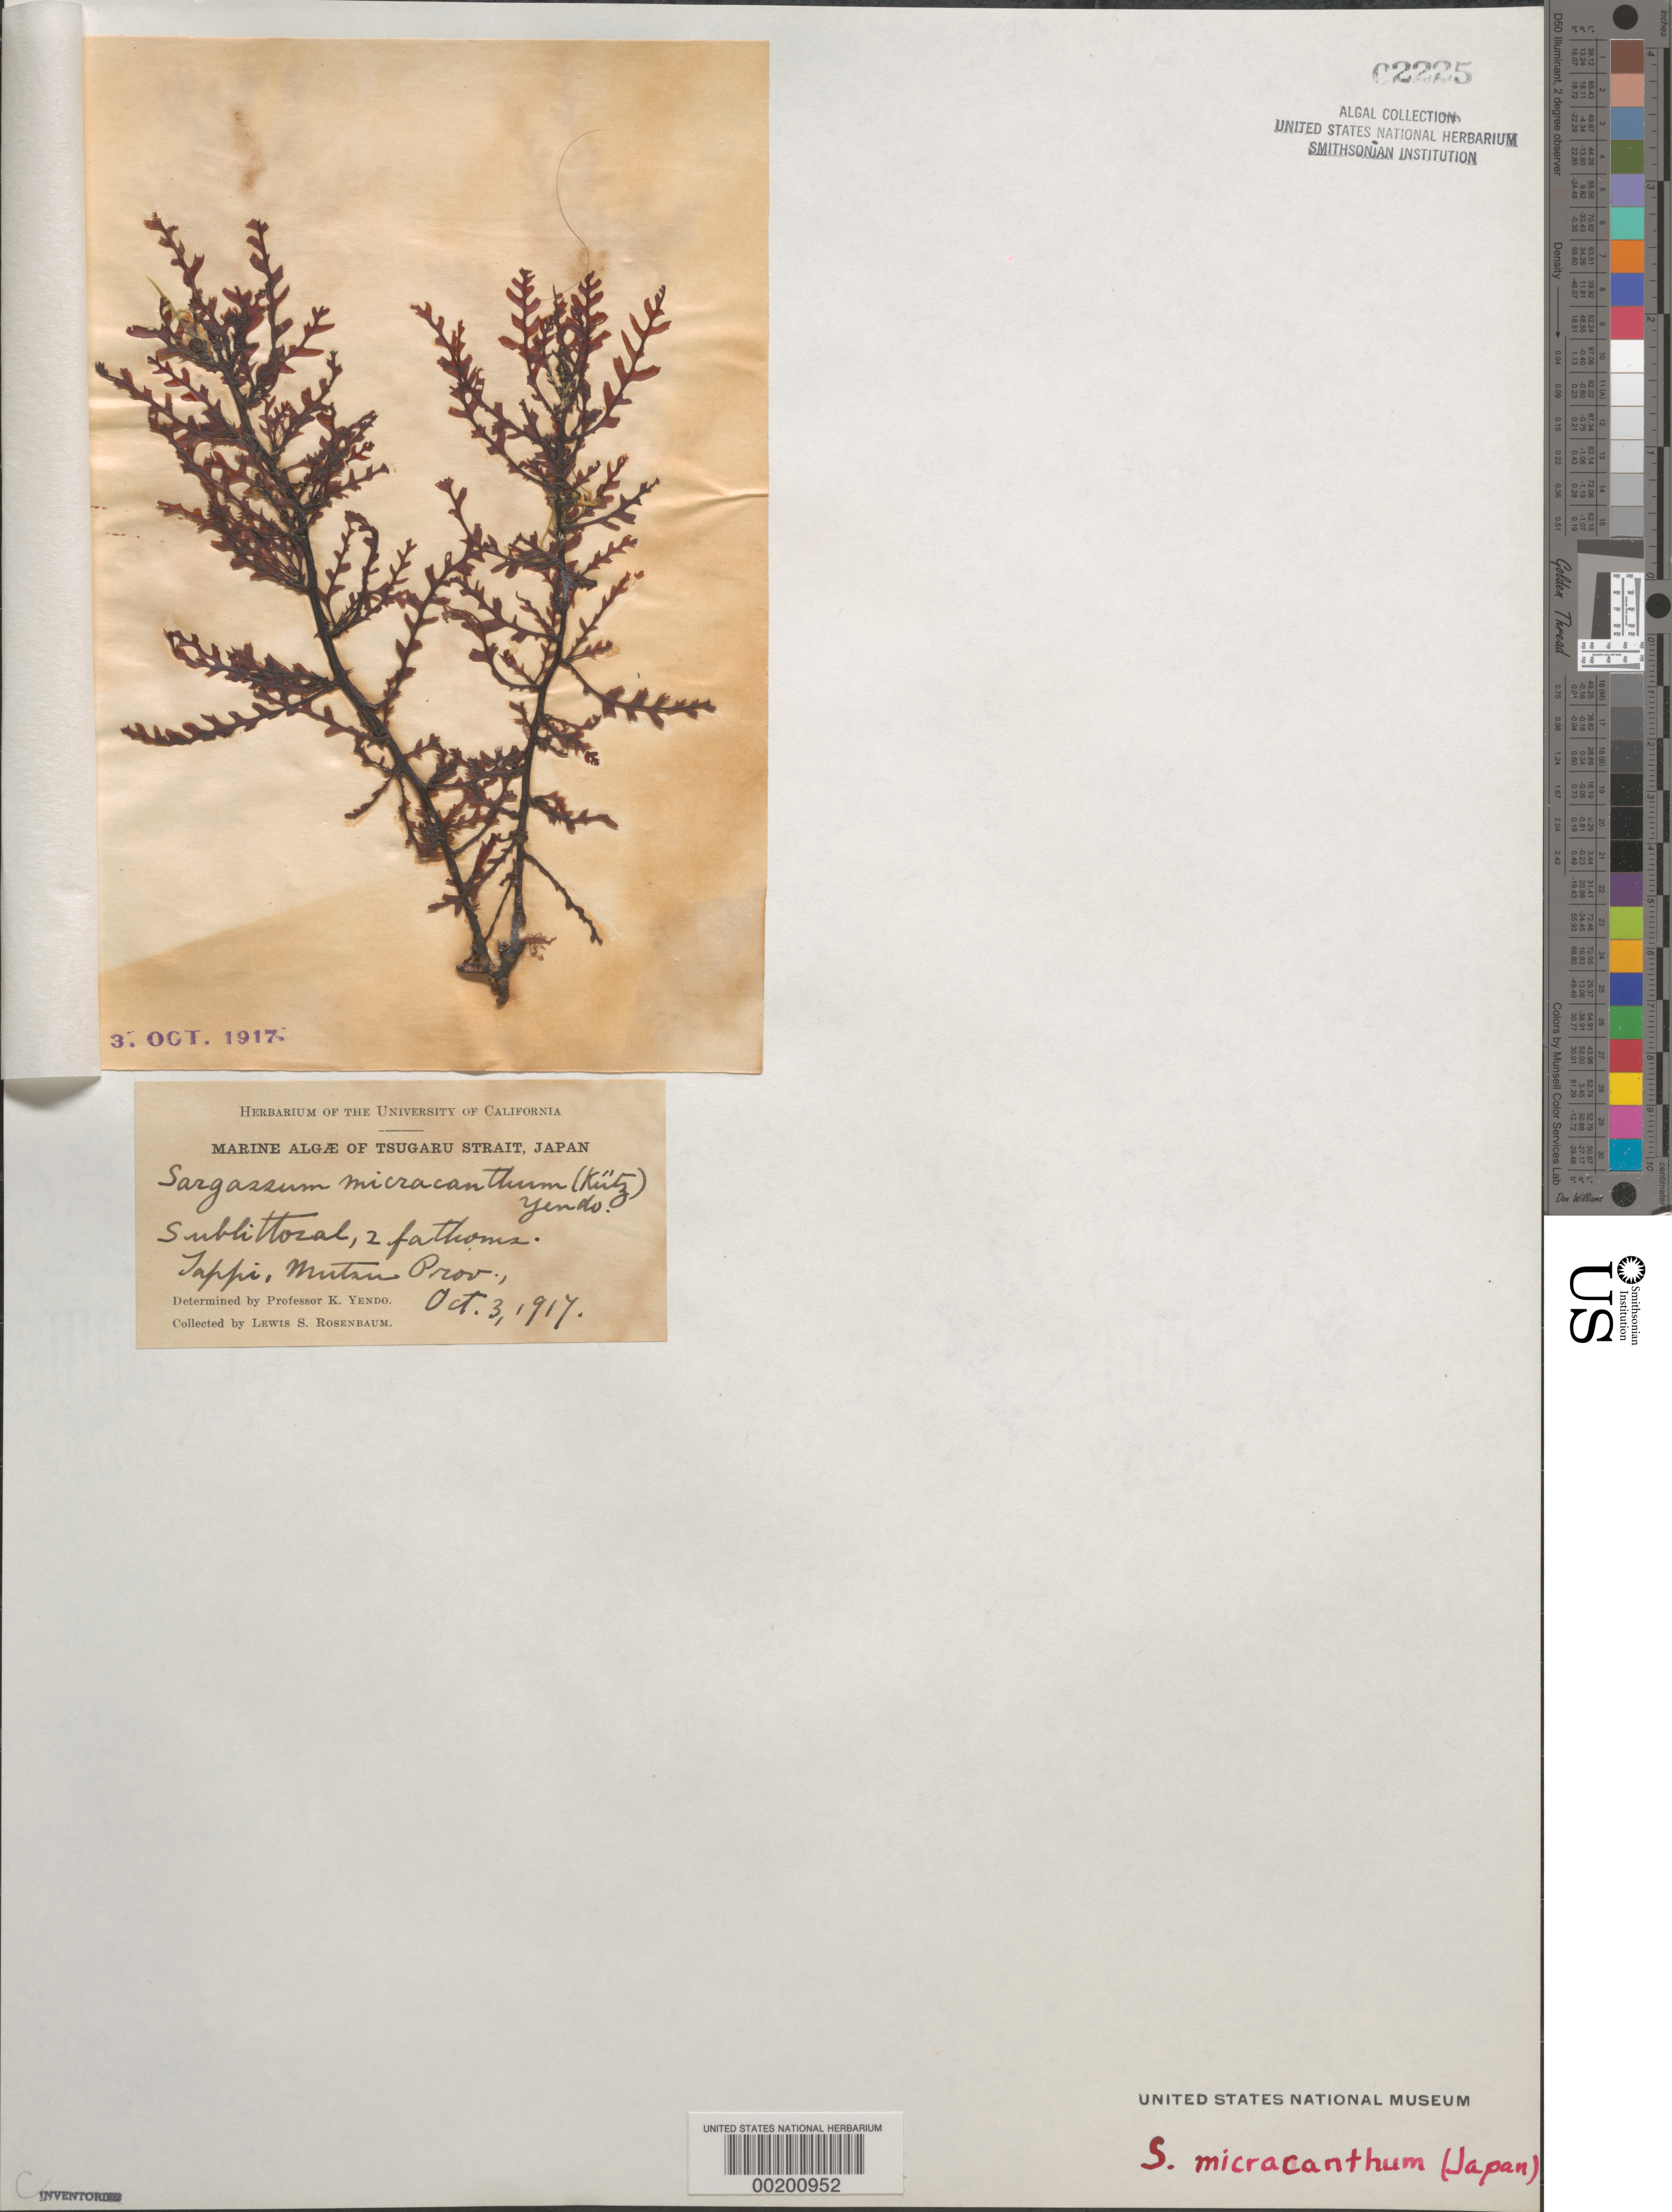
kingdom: Chromista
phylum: Ochrophyta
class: Phaeophyceae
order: Fucales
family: Sargassaceae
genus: Sargassum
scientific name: Sargassum micracanthum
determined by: Yendo, K.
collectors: L. Rosenbaum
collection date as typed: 03 Oct 1917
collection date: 1917-10-03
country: Japan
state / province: Aomori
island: Honshu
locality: Tappi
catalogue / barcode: US 2225